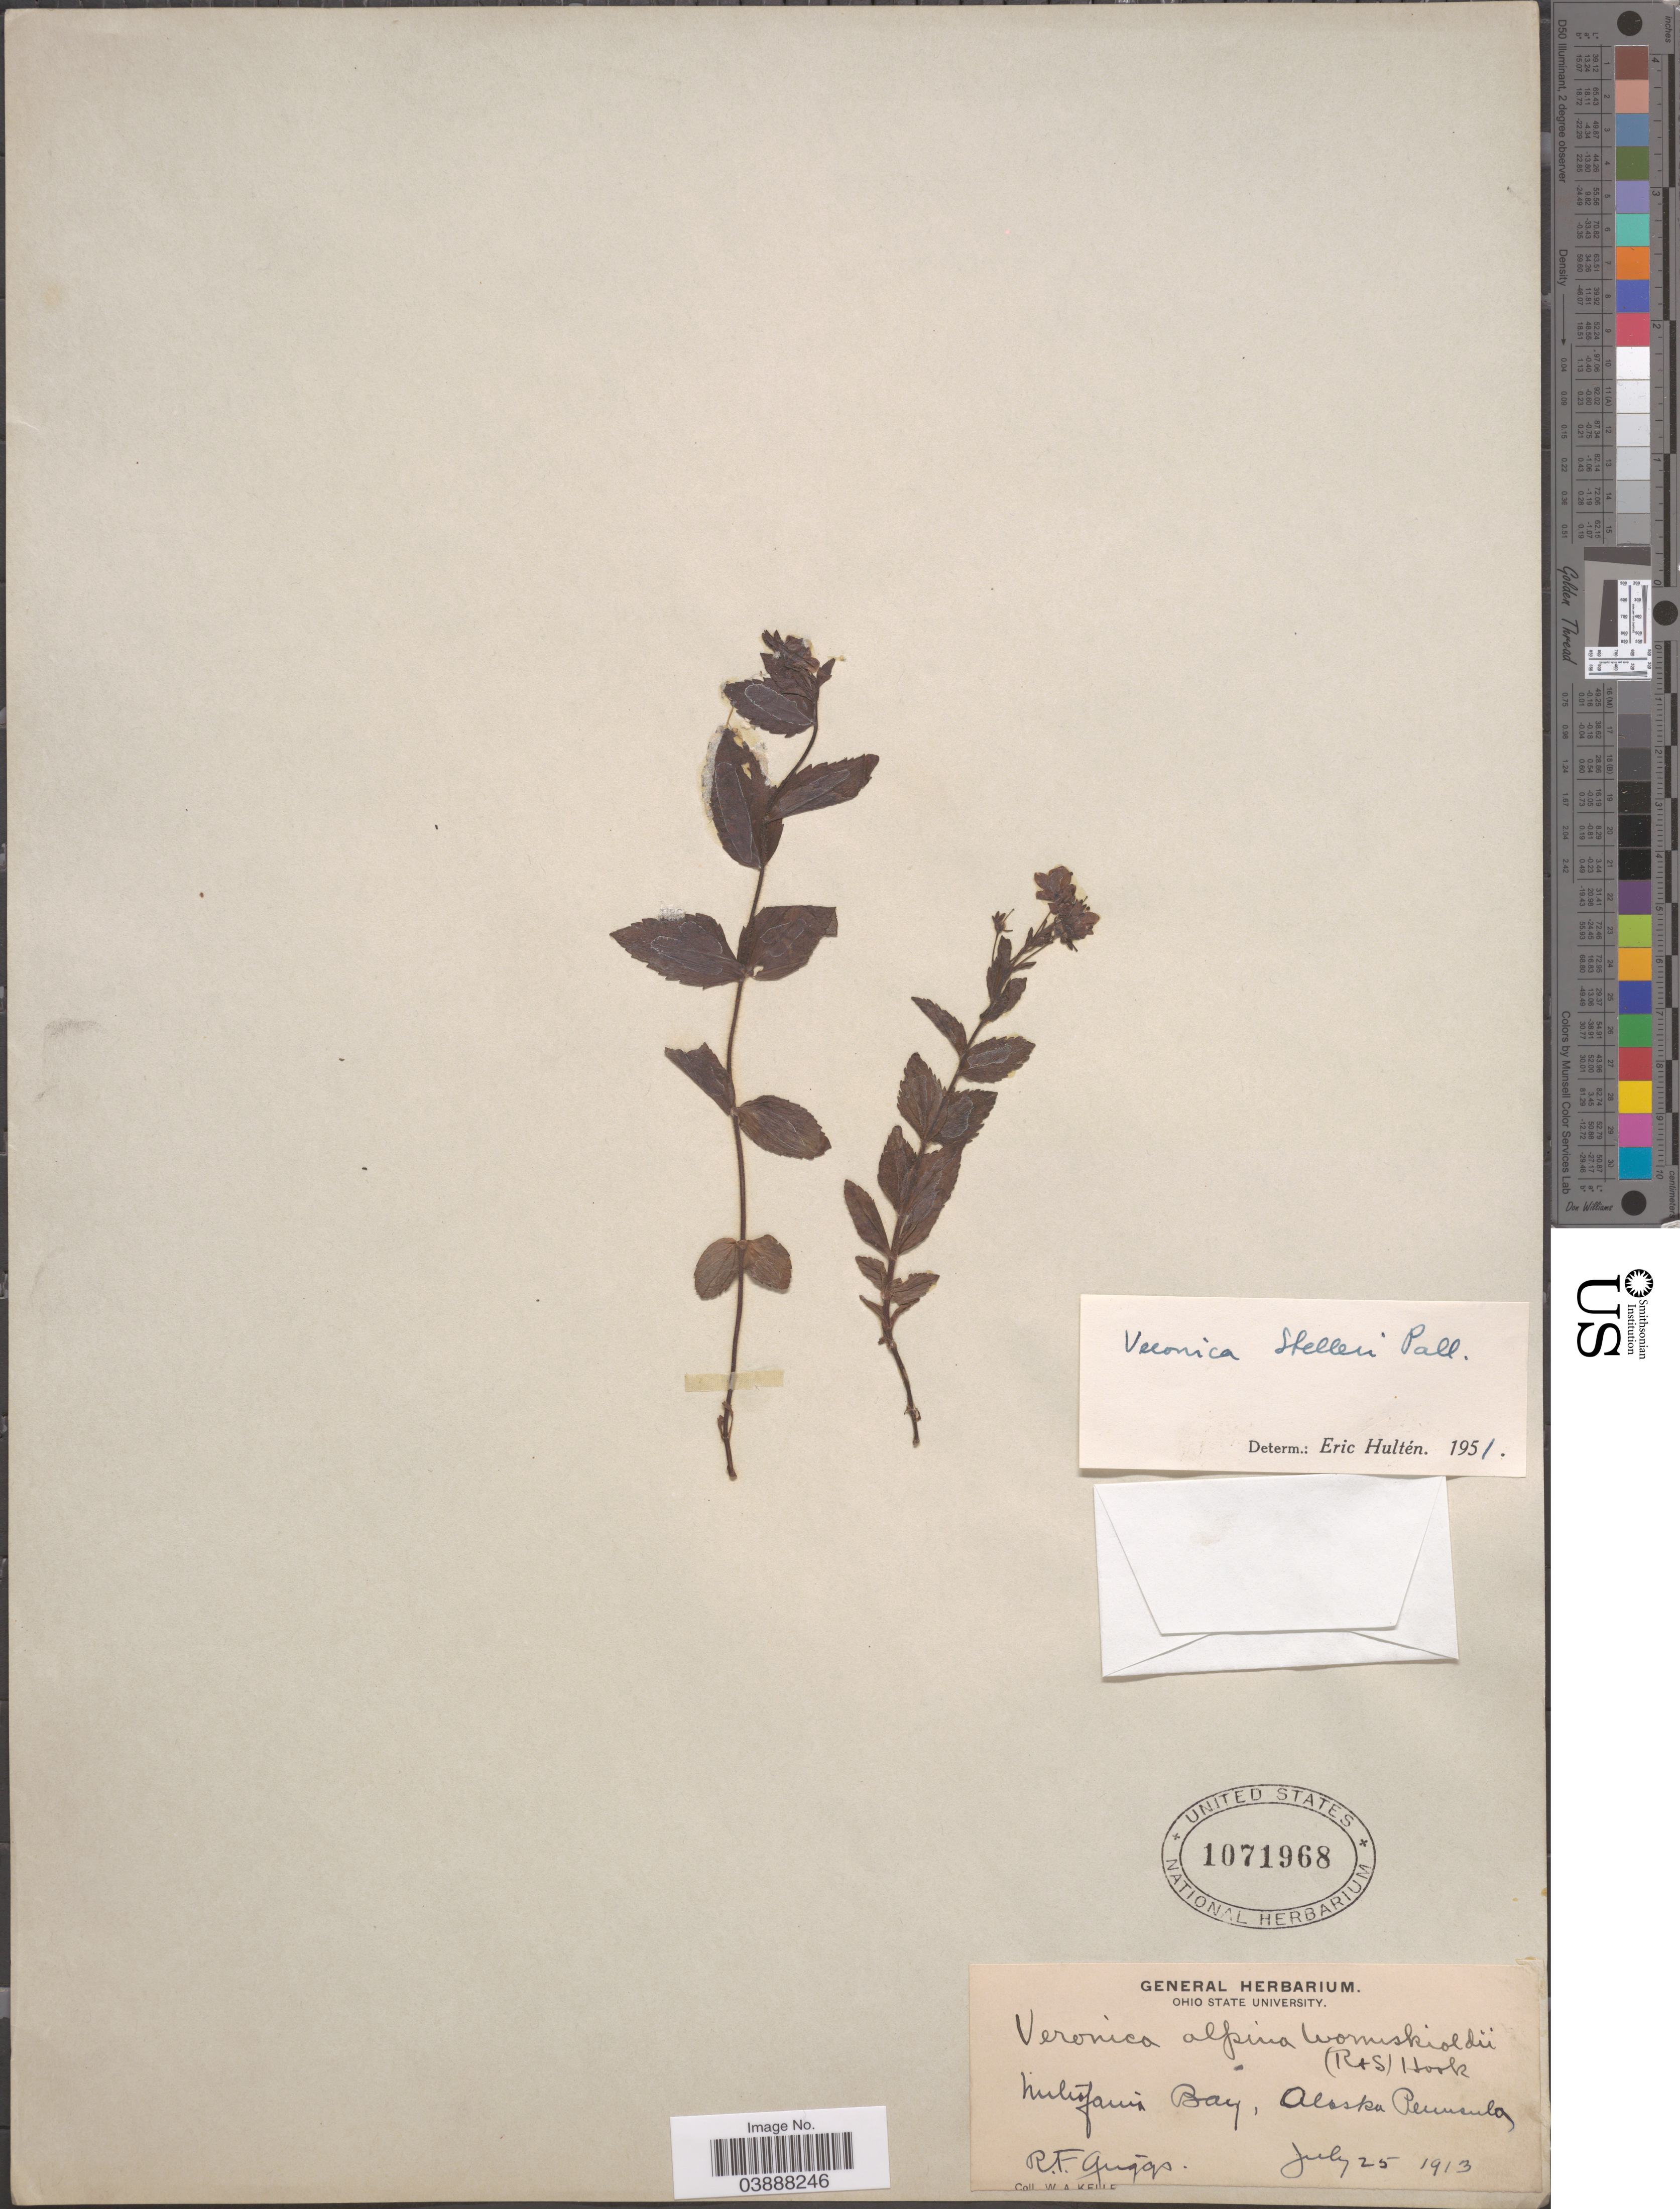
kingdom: Plantae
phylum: Tracheophyta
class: Magnoliopsida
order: Lamiales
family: Plantaginaceae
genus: Veronica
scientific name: Veronica stelleri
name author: Pall.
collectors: R. F. Griggs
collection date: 1913-07-25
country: United States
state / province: Alaska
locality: Mitrofania Bay, Alaska Peninsula.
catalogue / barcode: US 1071968